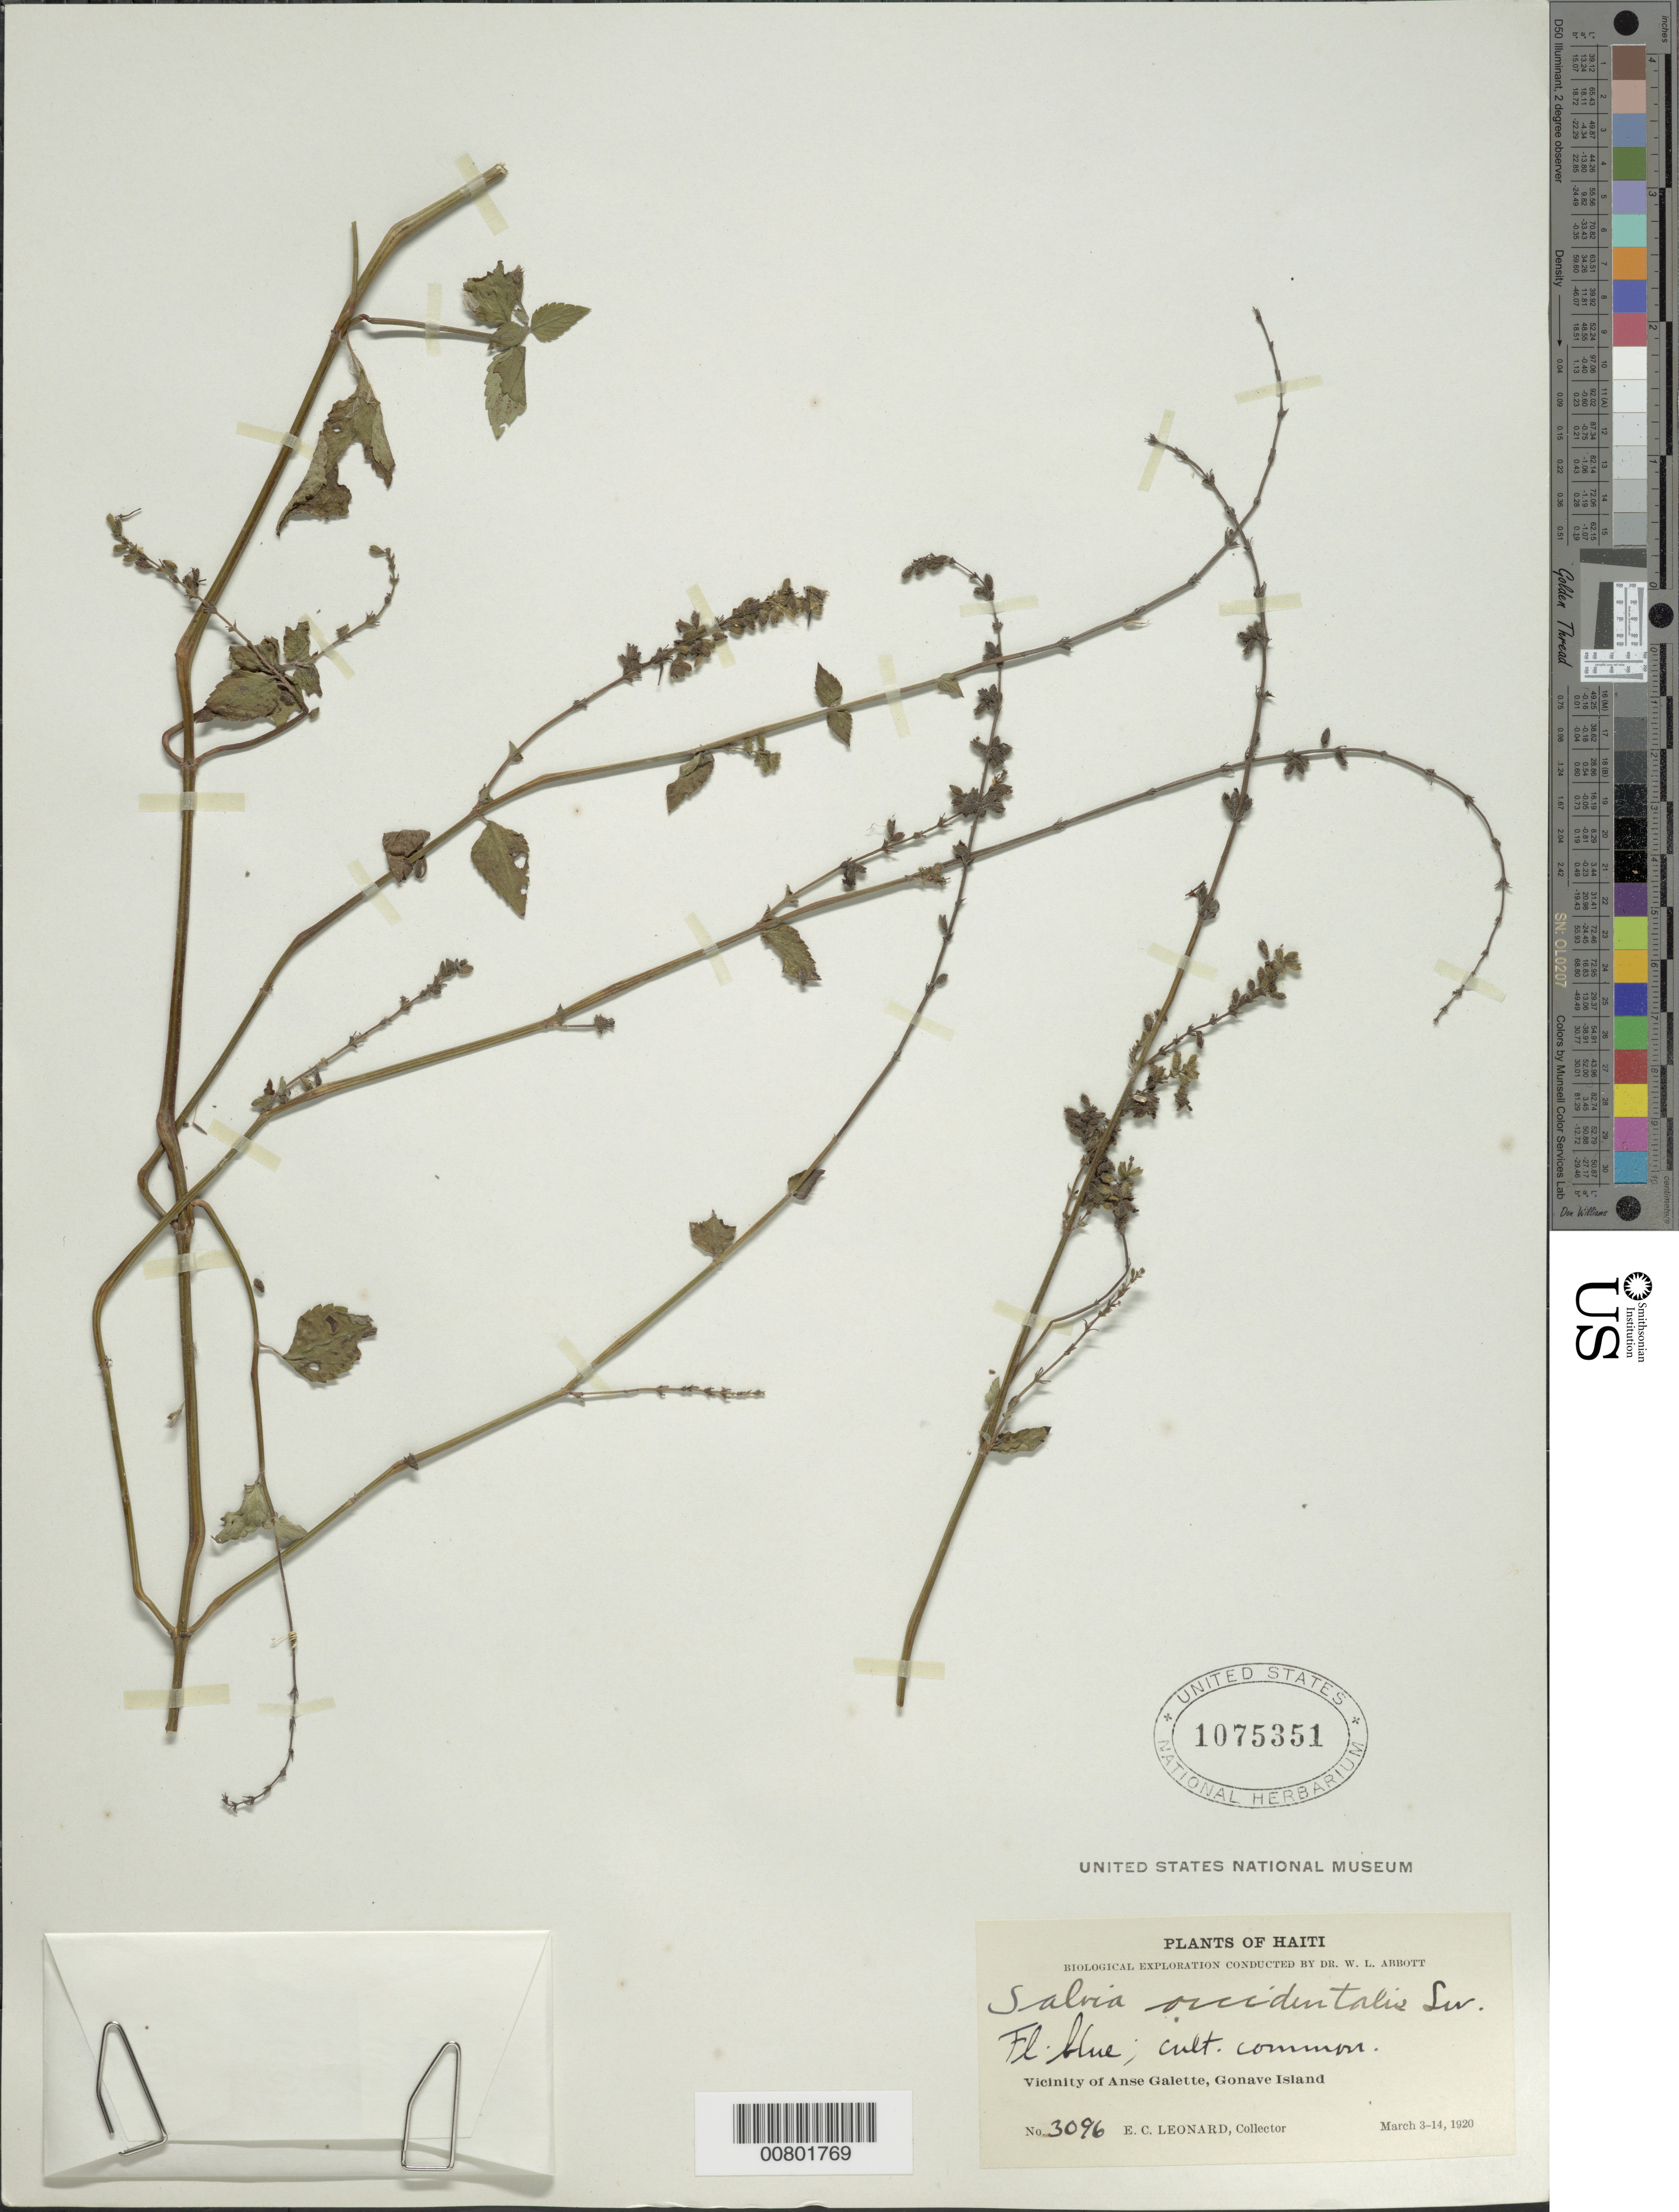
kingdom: Plantae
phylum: Tracheophyta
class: Magnoliopsida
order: Lamiales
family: Lamiaceae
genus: Salvia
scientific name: Salvia occidentalis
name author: Sw.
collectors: E. C. Leonard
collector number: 3096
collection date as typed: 03 Mar 1920 to 14 Mar 1920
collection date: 1920-03-03/1920-03-14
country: Haiti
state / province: Ouest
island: Île de la Gonâve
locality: Vicinity of Anse Galette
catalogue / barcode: US 1075351